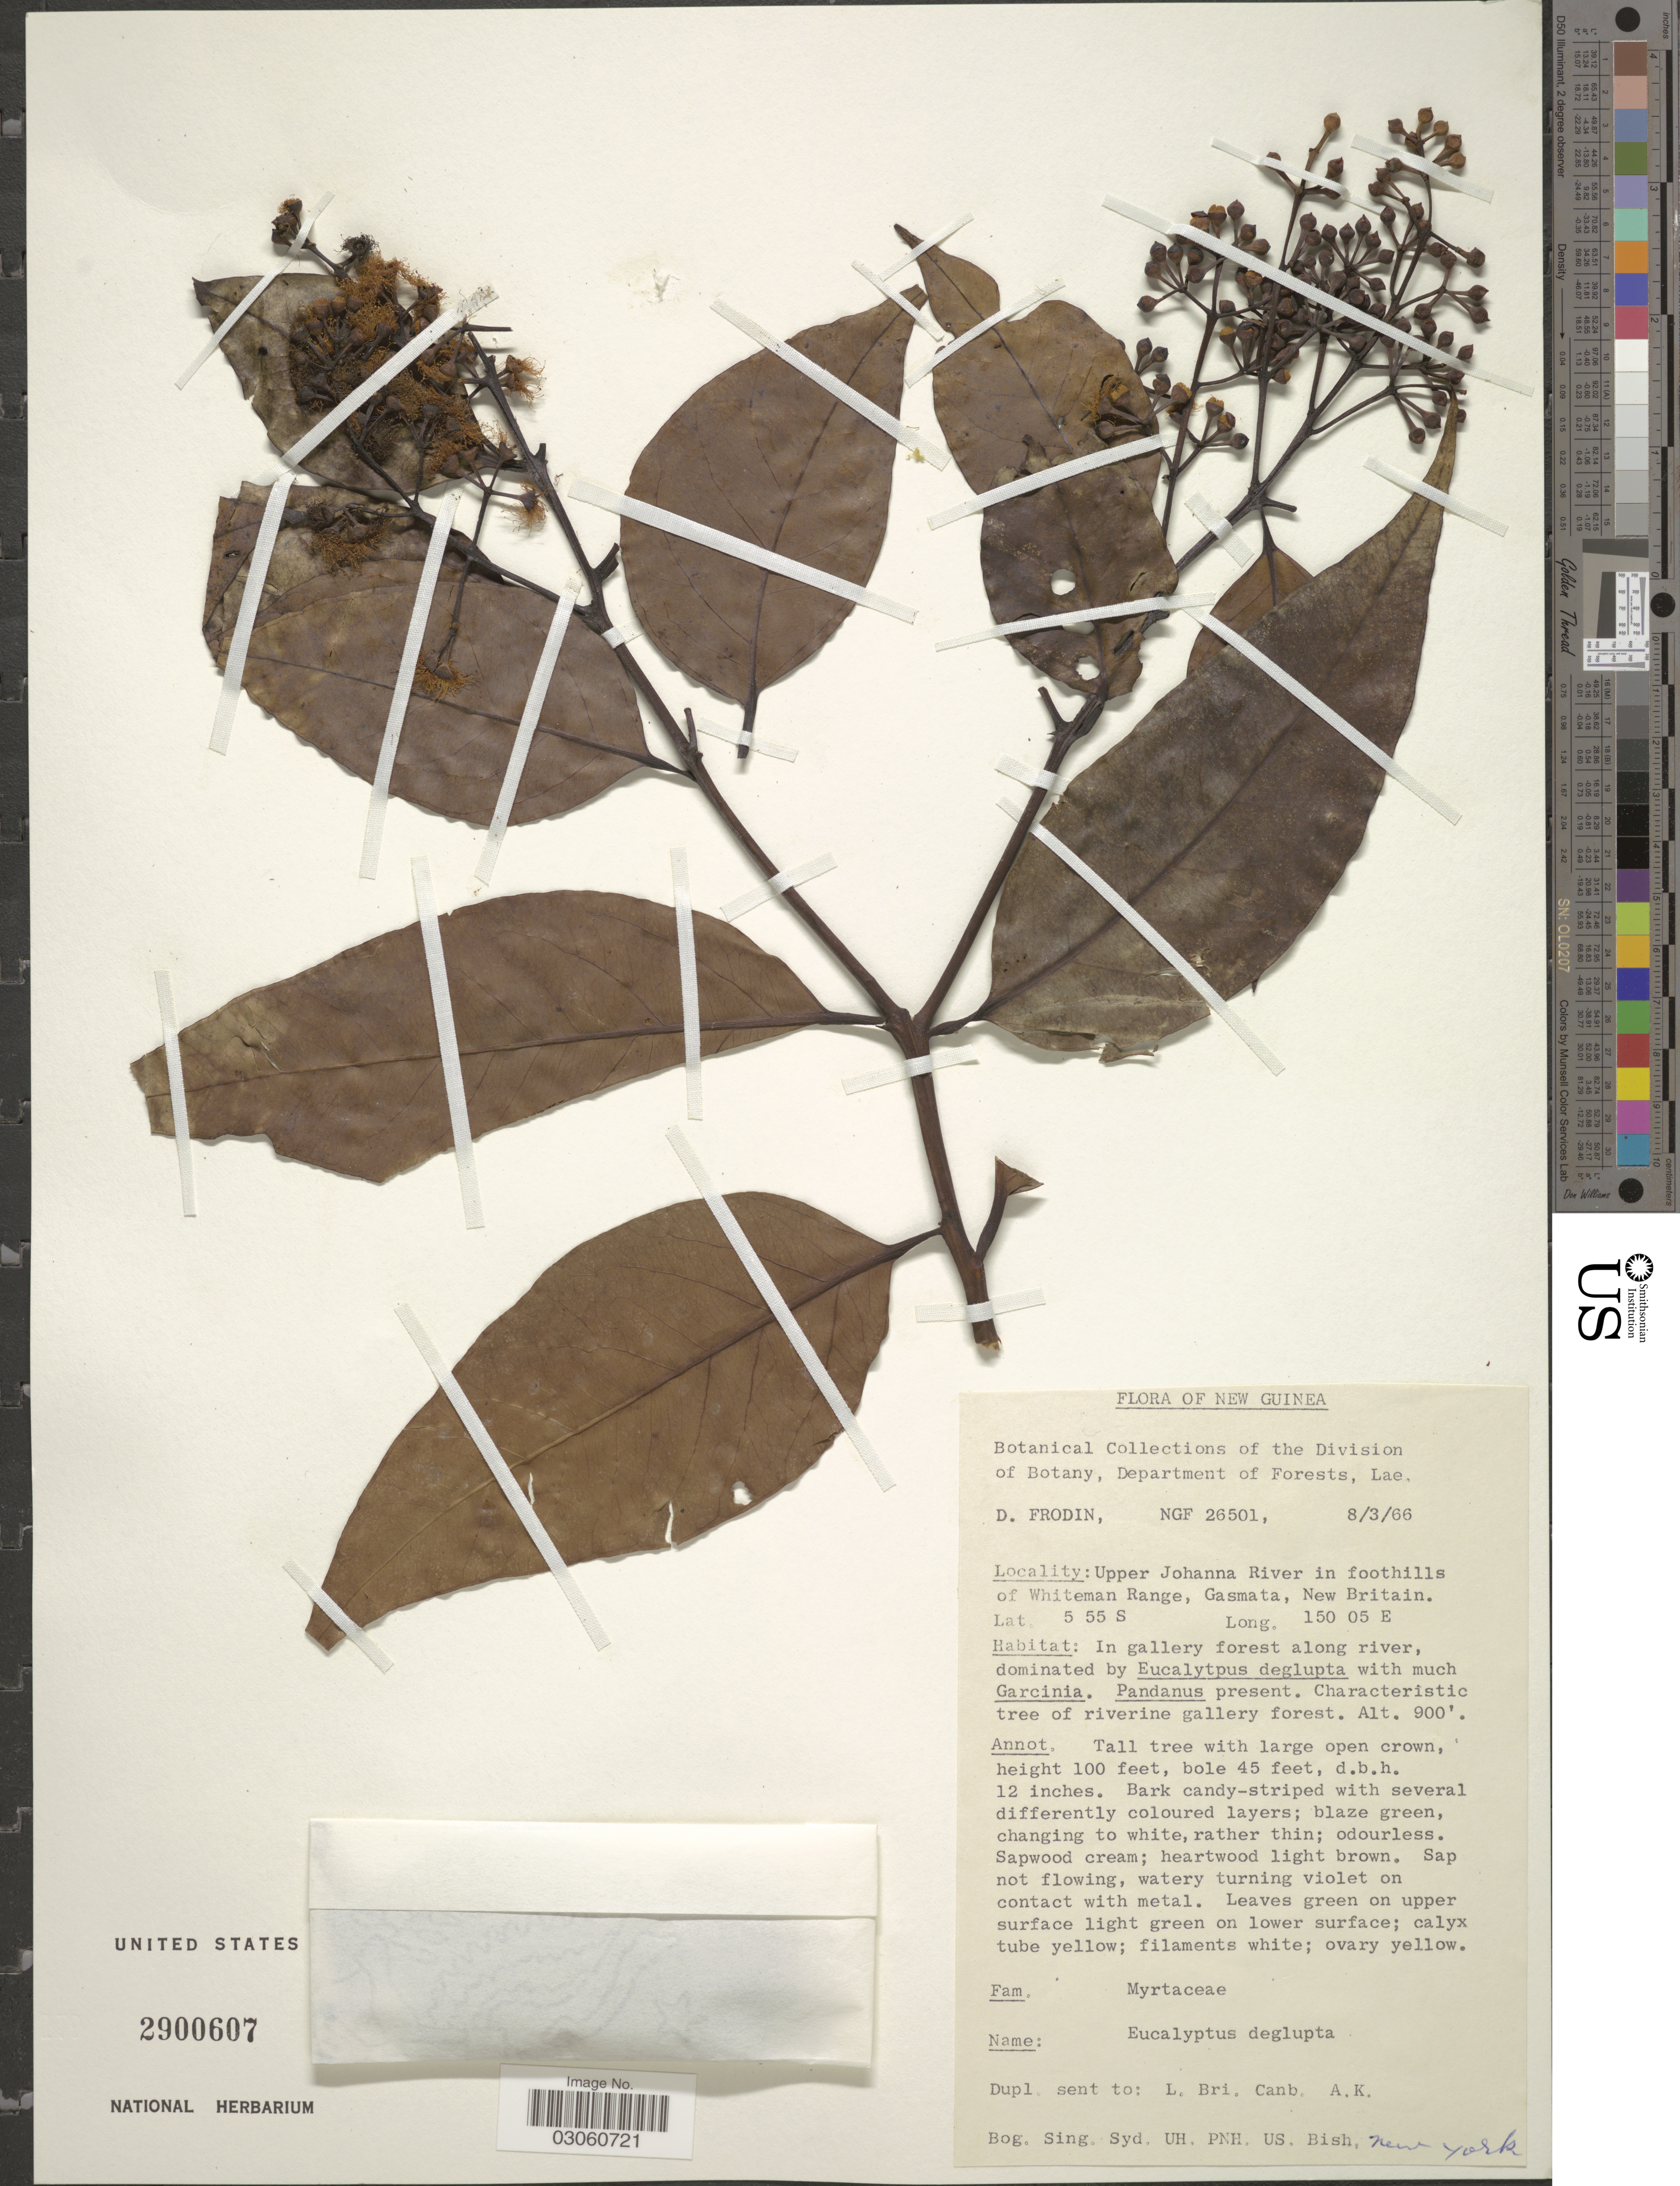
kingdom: Plantae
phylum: Tracheophyta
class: Magnoliopsida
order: Myrtales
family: Myrtaceae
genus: Eucalyptus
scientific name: Eucalyptus deglupta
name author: Blume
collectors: D. G. Frodin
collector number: NGF 26501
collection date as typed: Transcribed d/m/y: 8/3/66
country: Papua New Guinea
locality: New Guinea. Upper Johanna River in foothills of Whiteman Range, Gasmata, New Britain.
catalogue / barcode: US 2900607